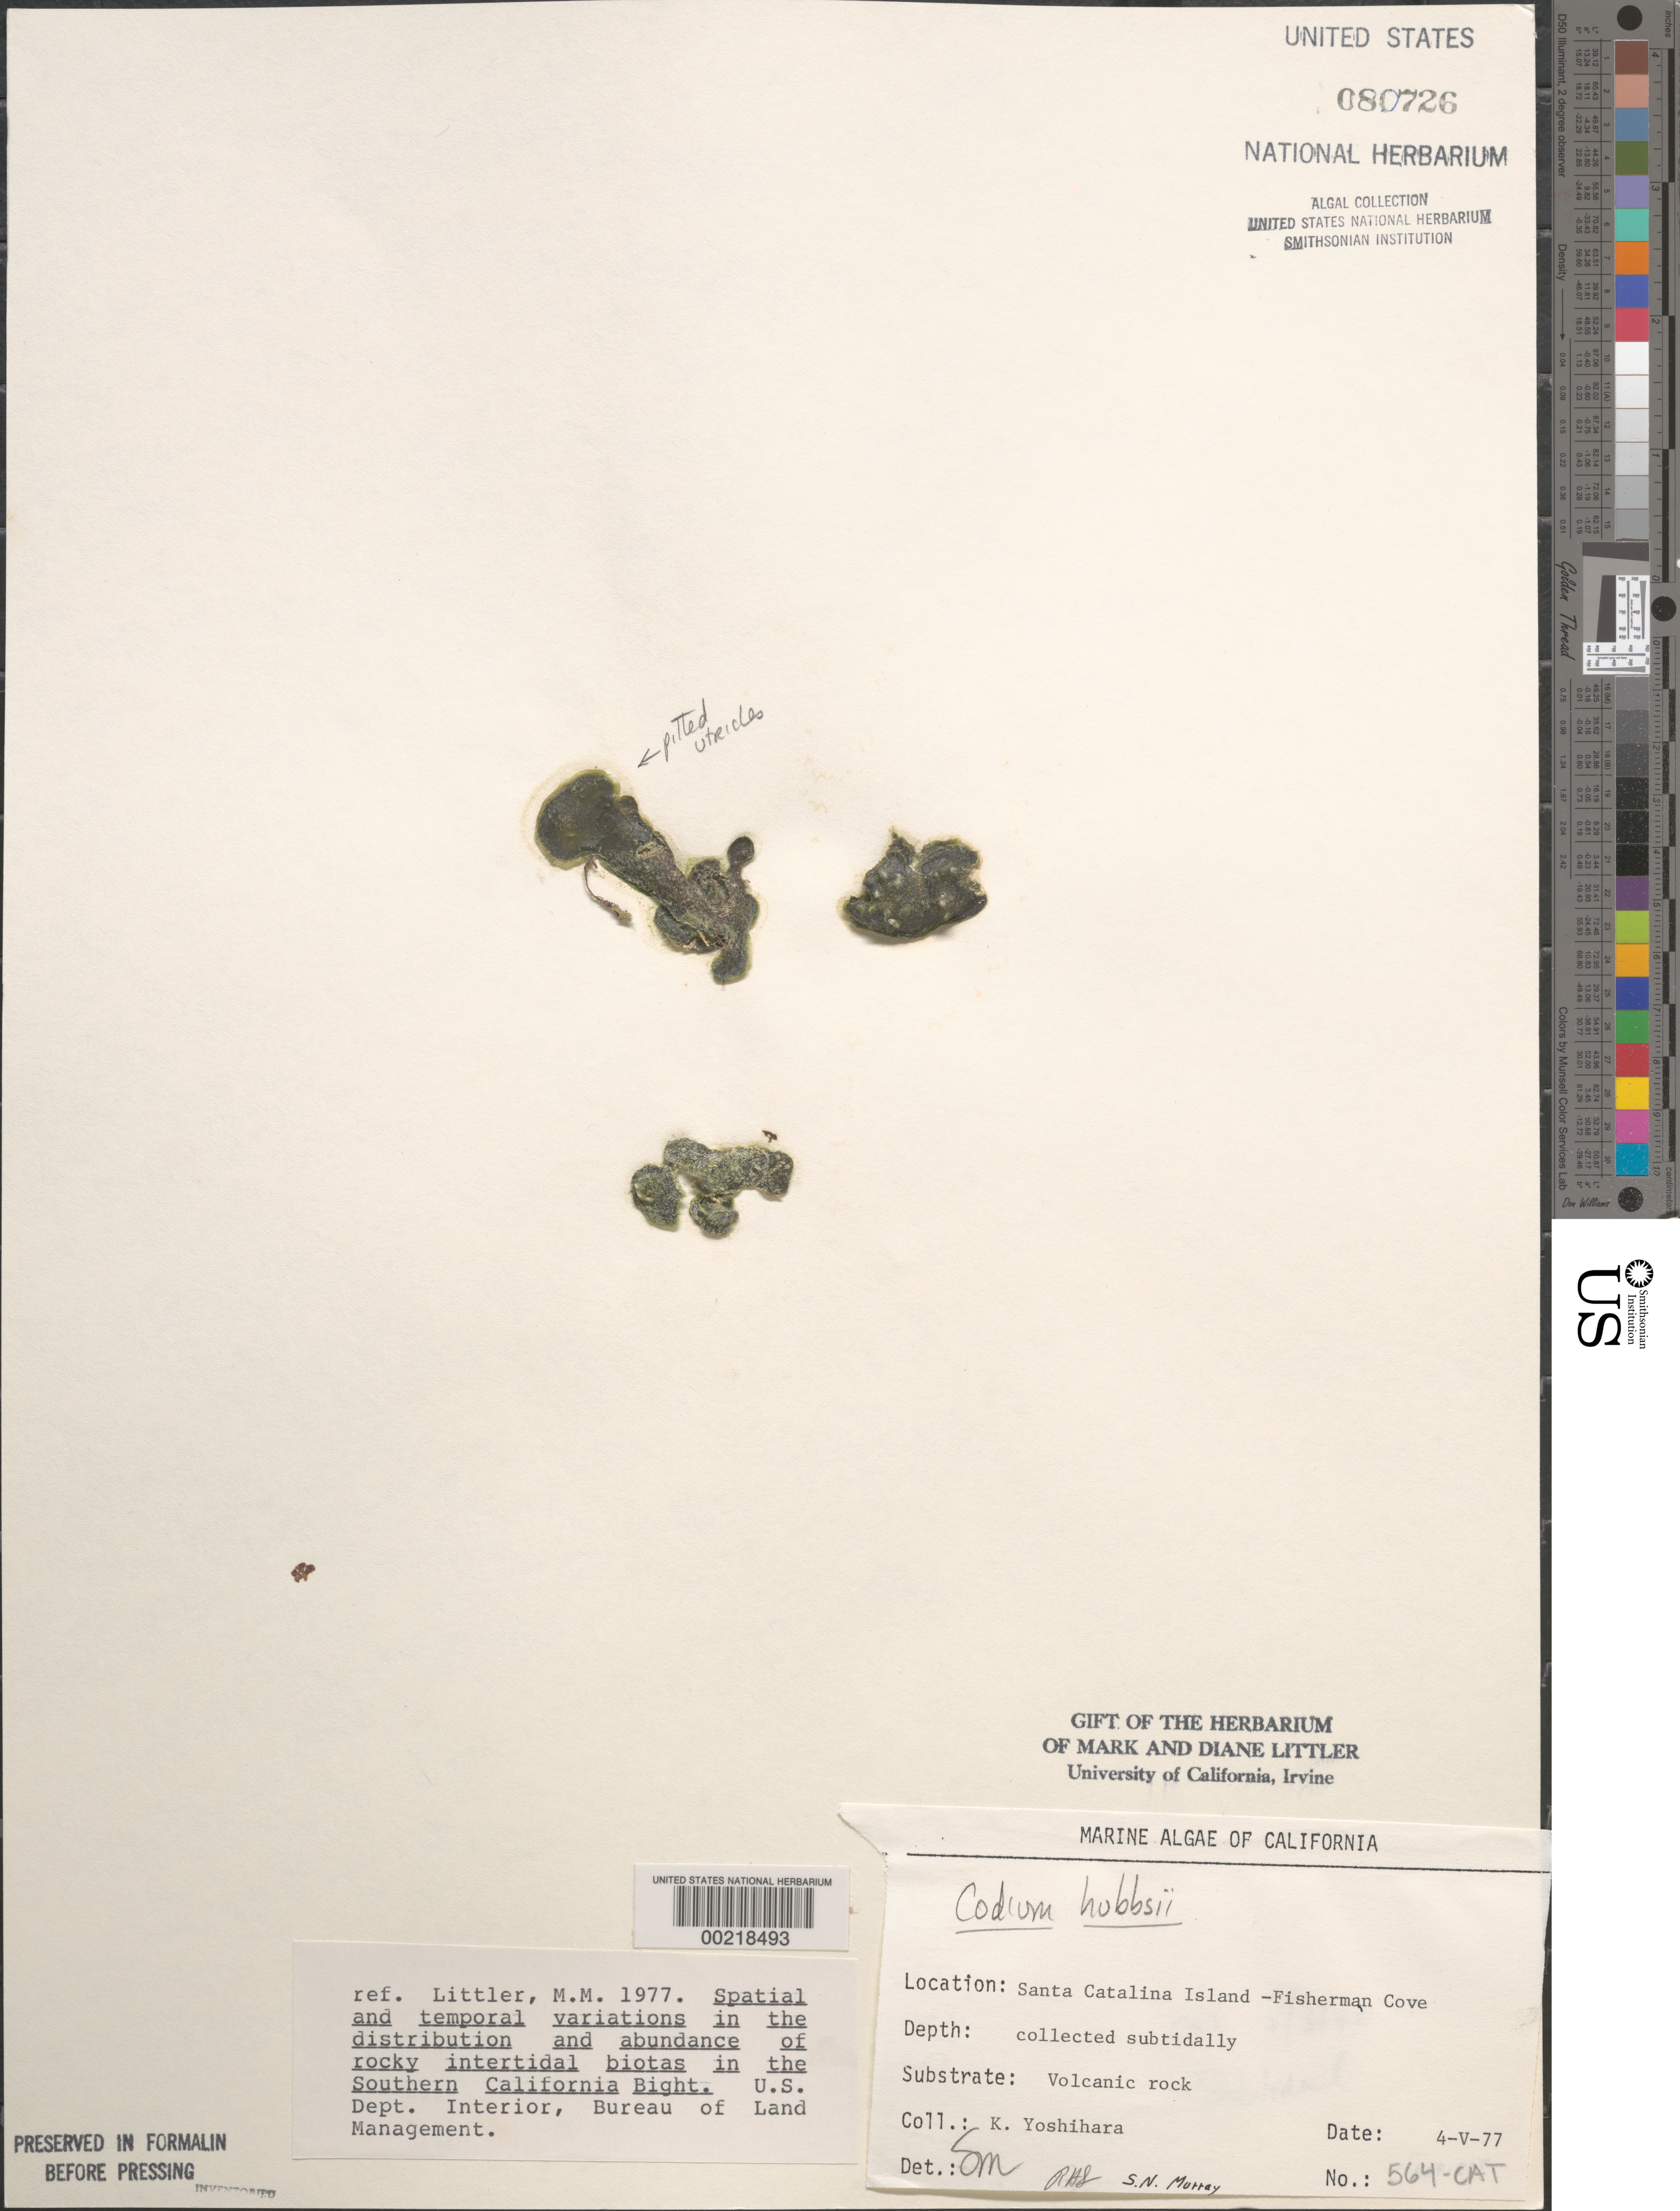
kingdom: Plantae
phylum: Chlorophyta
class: Ulvophyceae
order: Bryopsidales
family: Codiaceae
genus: Codium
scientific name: Codium hubbsii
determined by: Sims, Robert H.; Murray, S. N.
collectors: K. Yoshihara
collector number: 564-cat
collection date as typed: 04 May 1977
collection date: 1977-05-04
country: United States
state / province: California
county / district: Los Angeles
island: Santa Catalina Island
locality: Fishermen Cove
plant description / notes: BLM-SOCALBIGHT Rocky Intertidal Survey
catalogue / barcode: US 80726